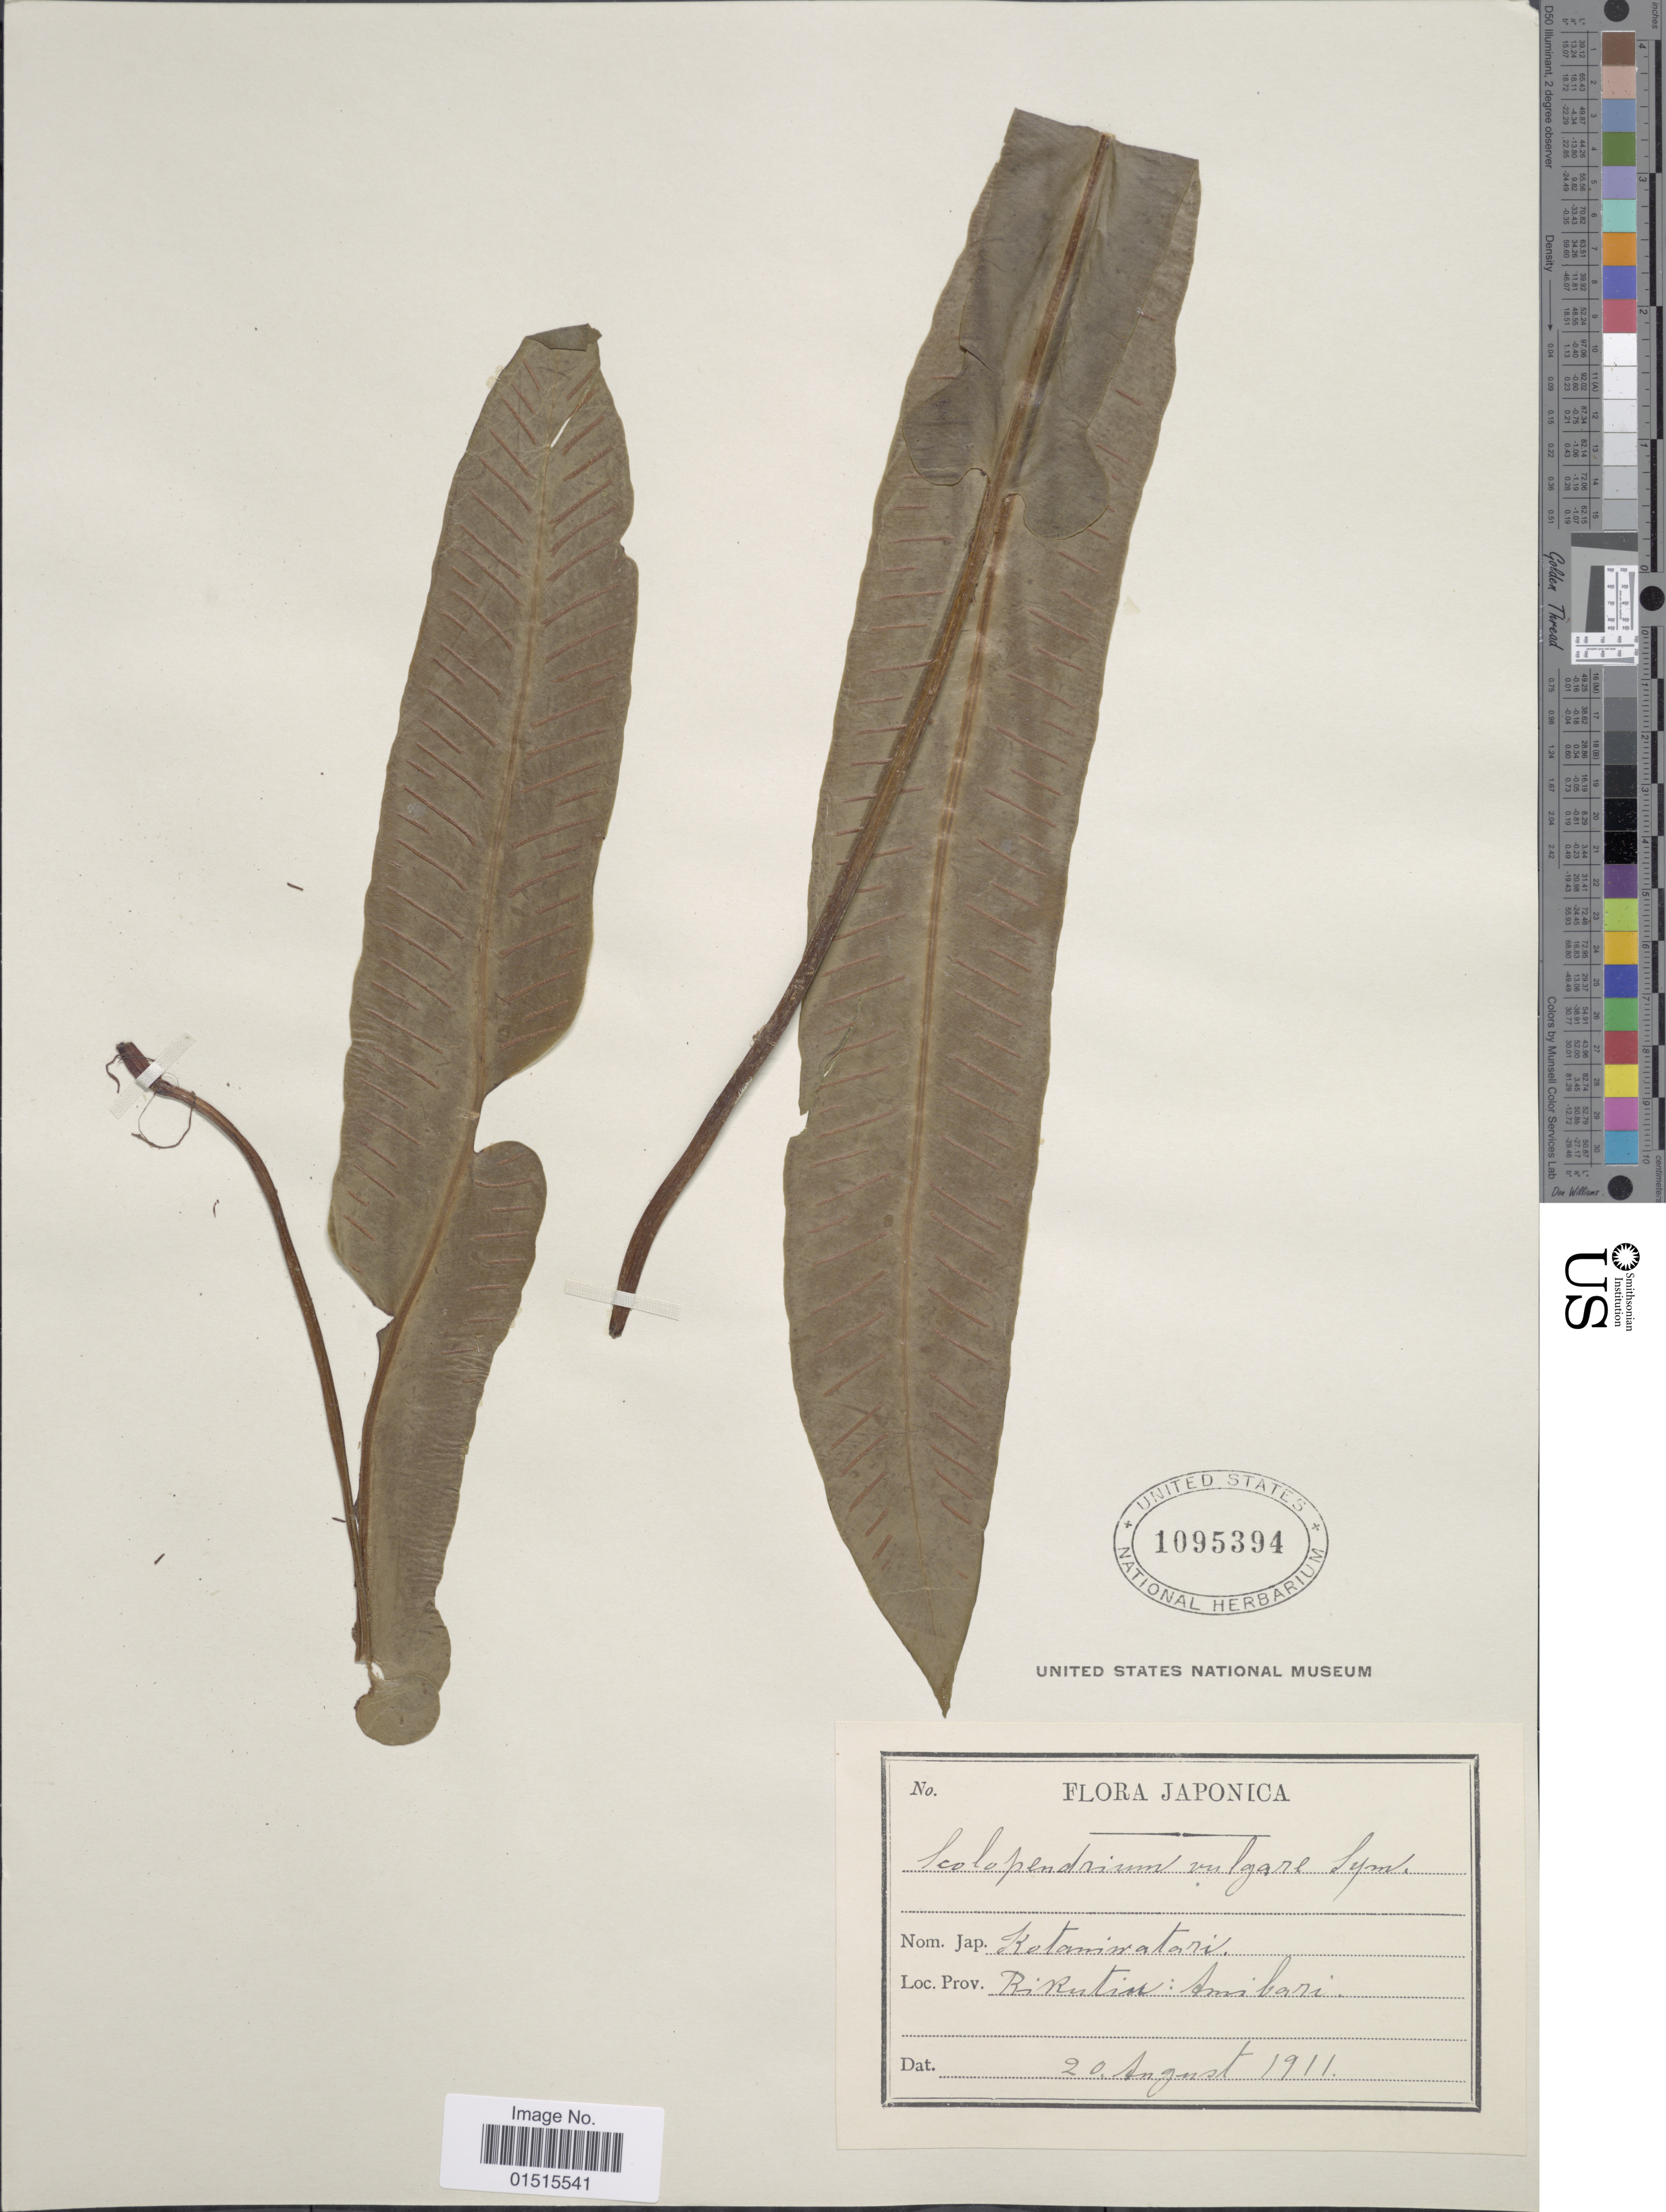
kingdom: Plantae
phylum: Tracheophyta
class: Polypodiopsida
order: Polypodiales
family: Aspleniaceae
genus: Asplenium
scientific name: Asplenium scolopendrium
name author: Sm.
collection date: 1911-08-20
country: Japan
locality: Kikutin: Amibari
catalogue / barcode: US 1095394